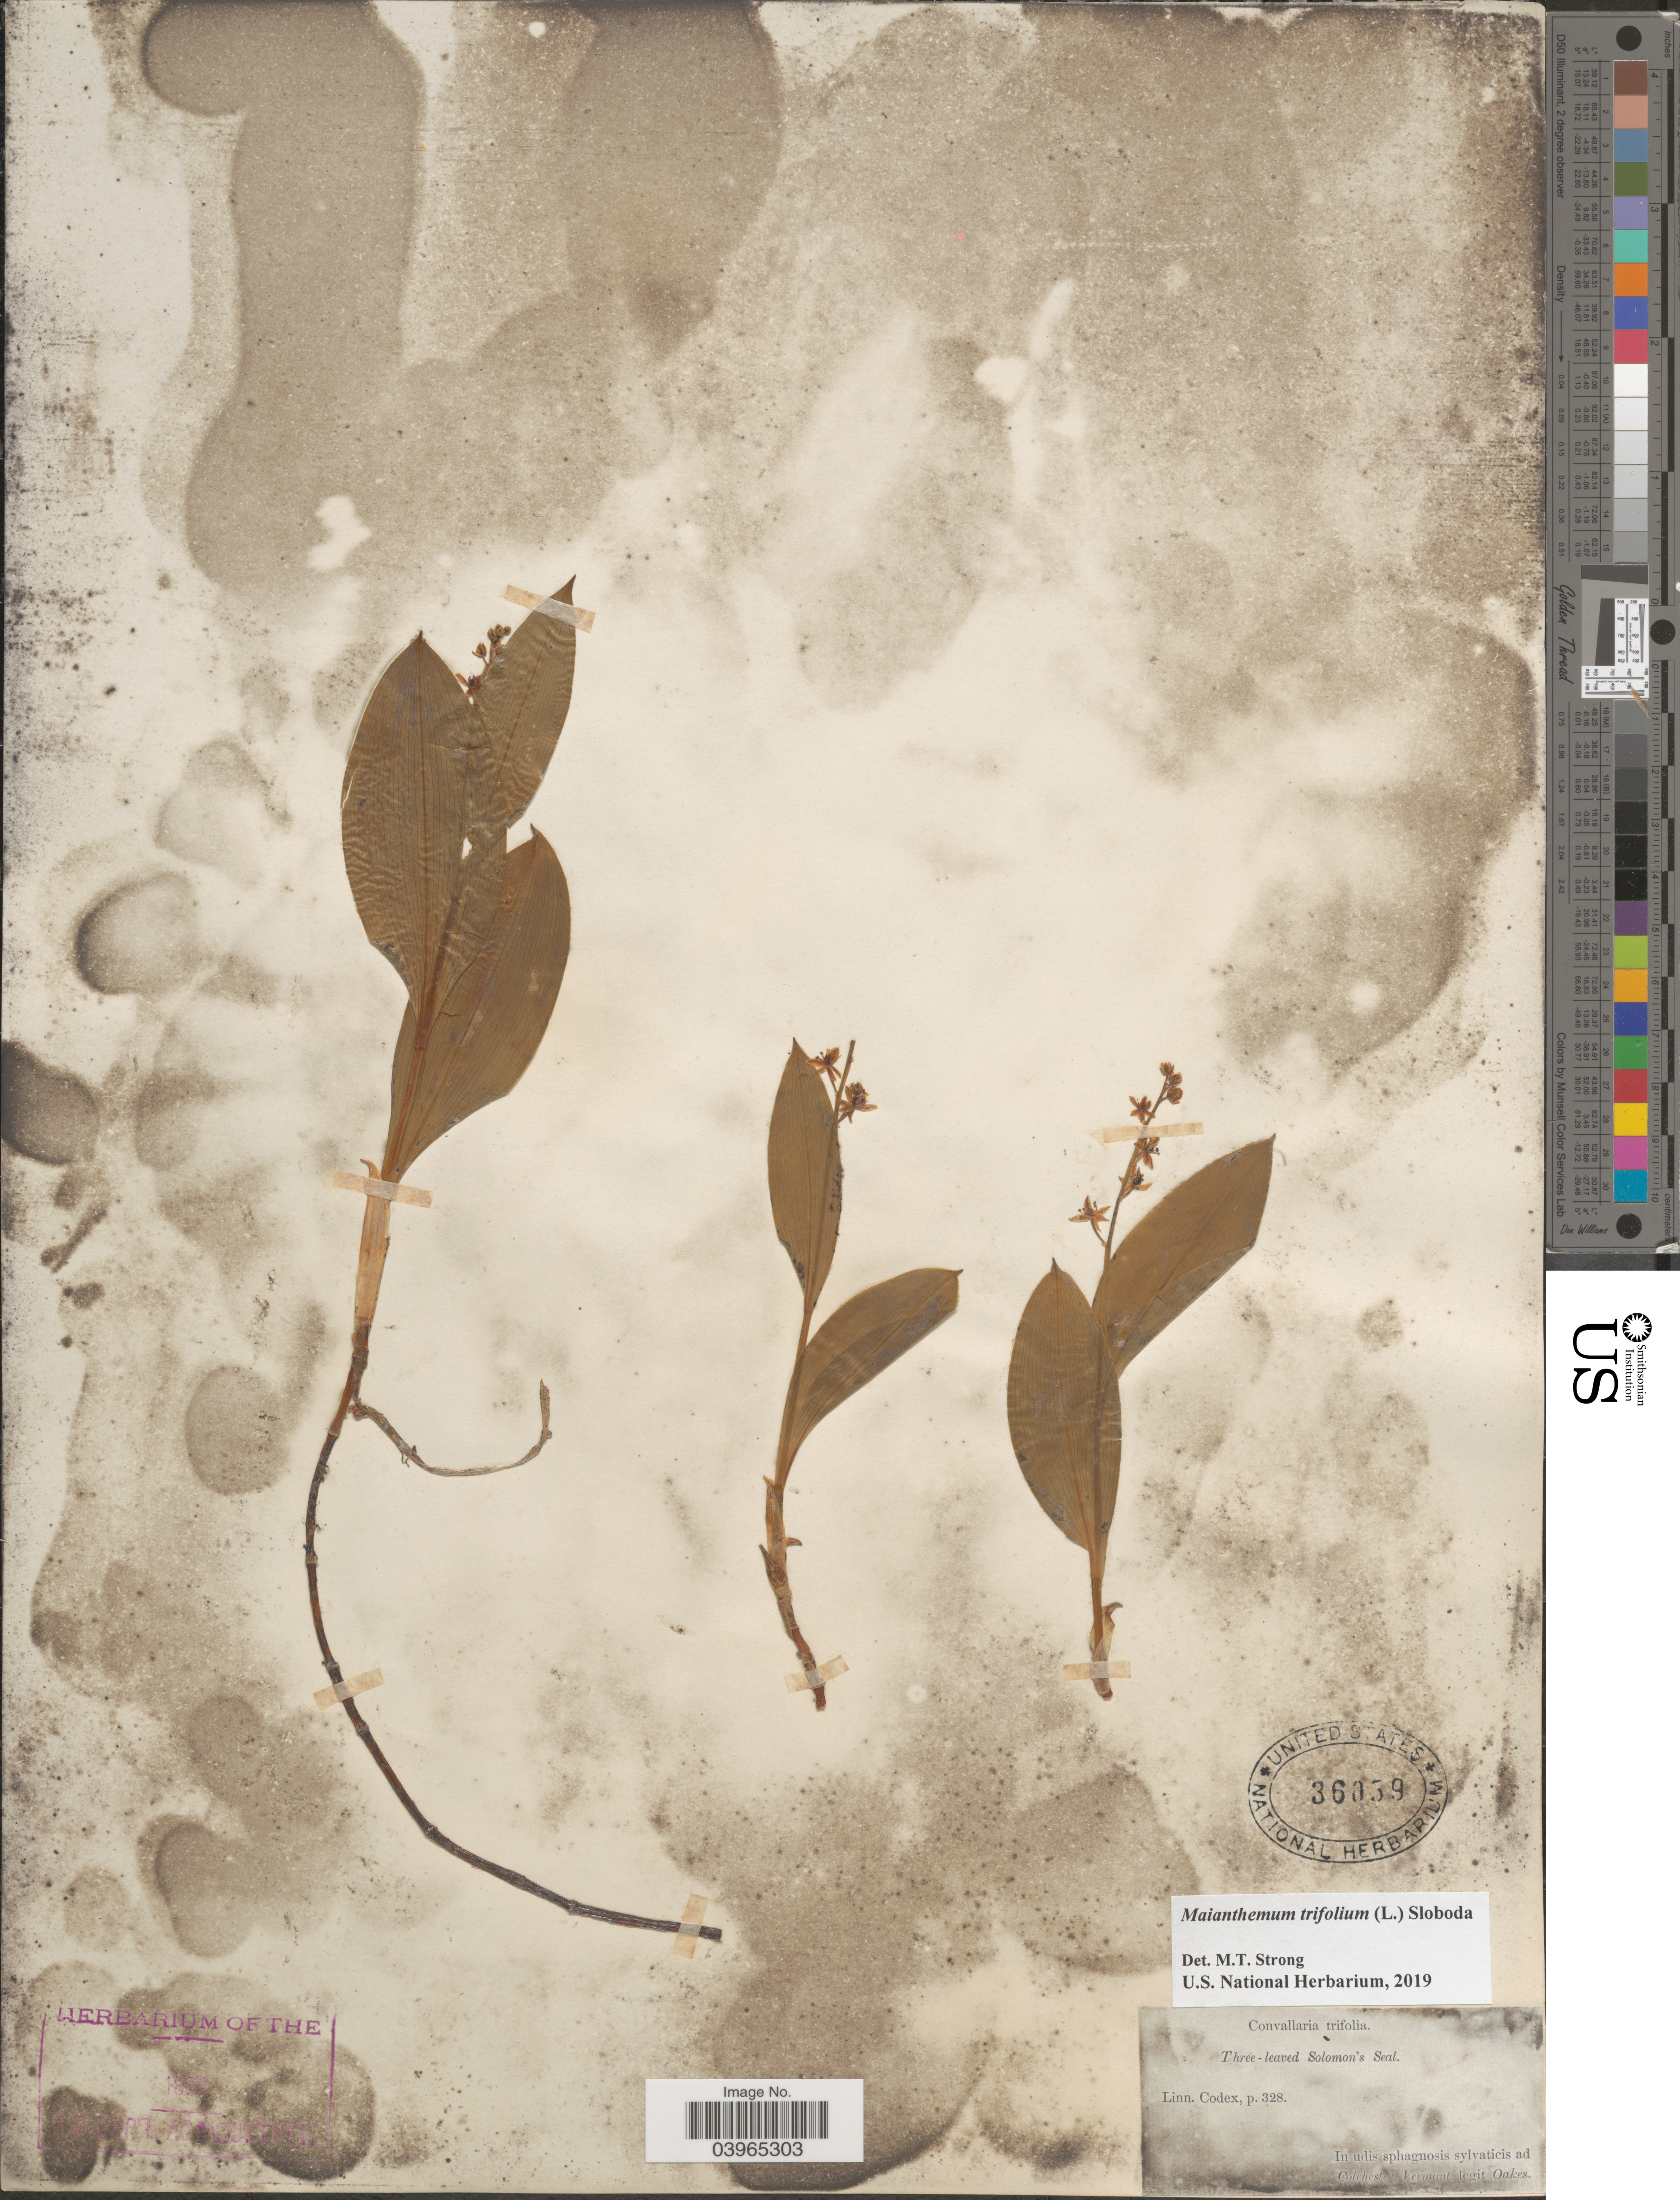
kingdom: Plantae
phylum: Tracheophyta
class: Liliopsida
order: Asparagales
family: Asparagaceae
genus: Maianthemum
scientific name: Maianthemum trifolium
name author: (L.) Sloboda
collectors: -. Oakes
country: United States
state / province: Vermont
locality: In udis sphagnosis sylvaticis ad Colchester.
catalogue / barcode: US 36059